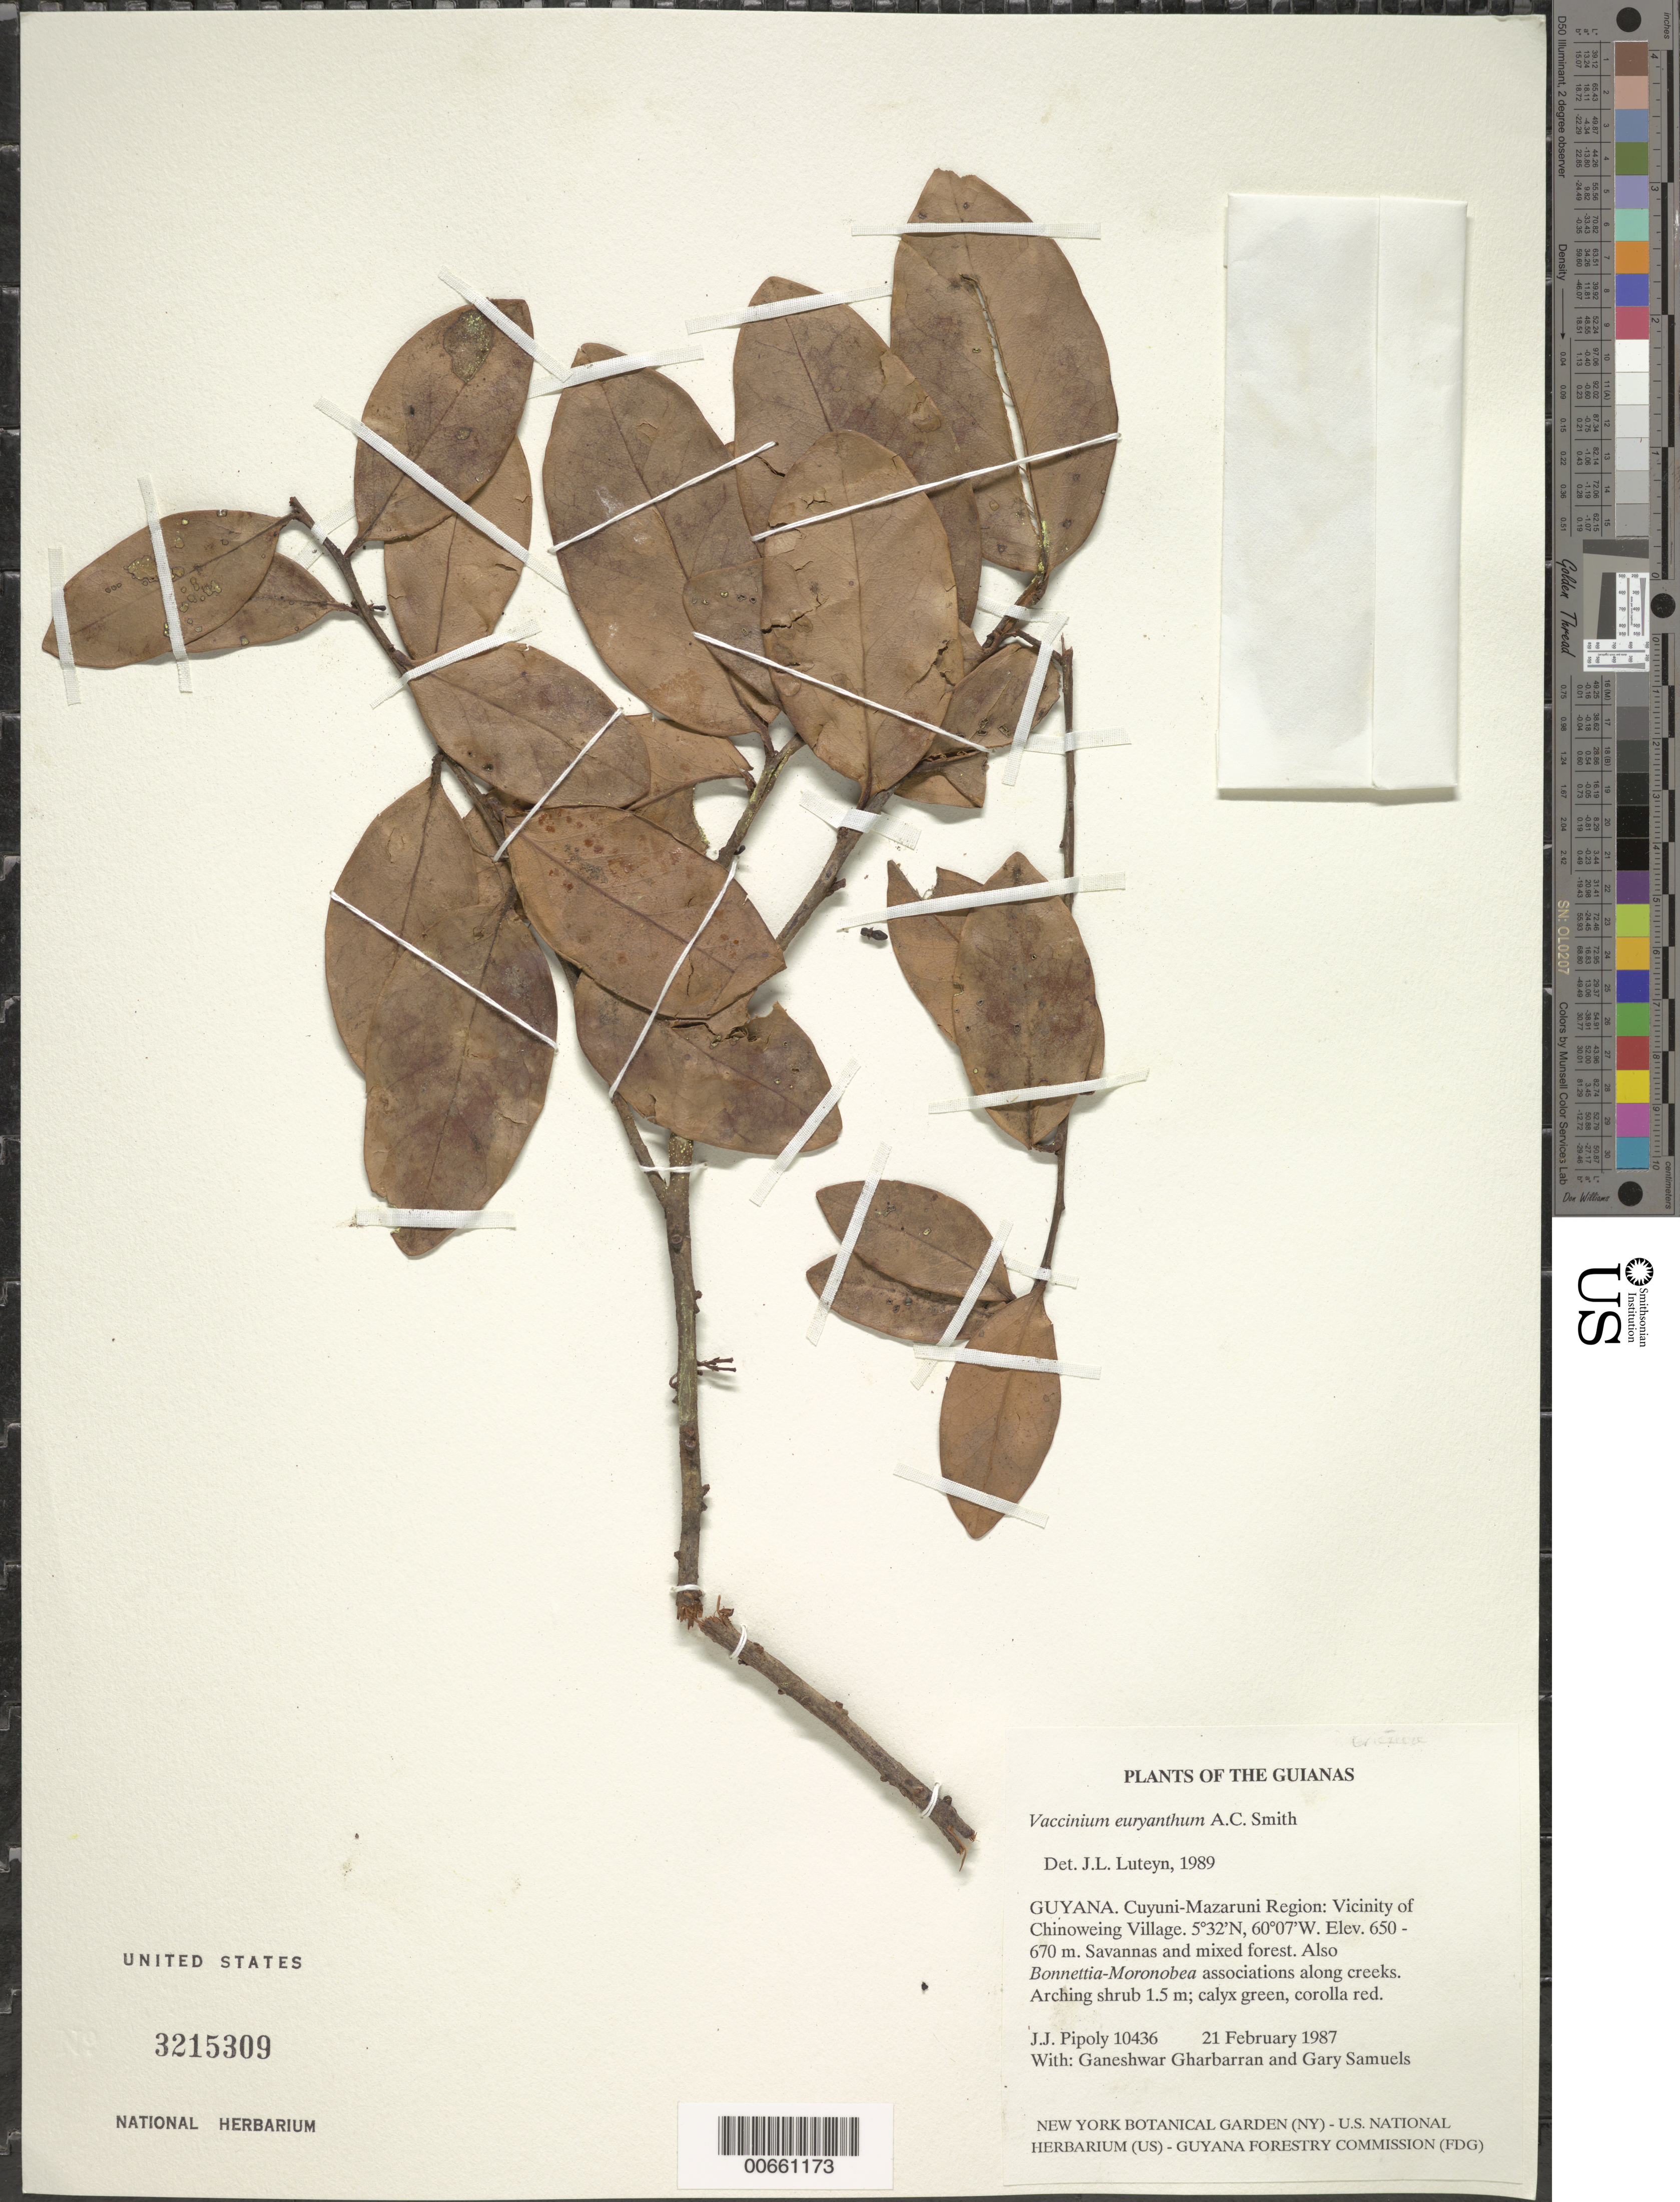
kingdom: Plantae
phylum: Tracheophyta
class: Magnoliopsida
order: Ericales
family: Ericaceae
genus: Vaccinium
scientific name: Vaccinium euryanthum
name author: A.C. Sm.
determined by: Luteyn, J. L.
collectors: J. J. Pipoly, G. Gharbarran & G. Samuels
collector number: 10436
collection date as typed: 21 February 1987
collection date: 1987-02-21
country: Guyana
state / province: Cuyuni-Mazaruni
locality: Vicinity of Chinoweing Village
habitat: Savannas and mixed forest. Also Bonnetia-Moronobea associations along creeks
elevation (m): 650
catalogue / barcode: US 3215309